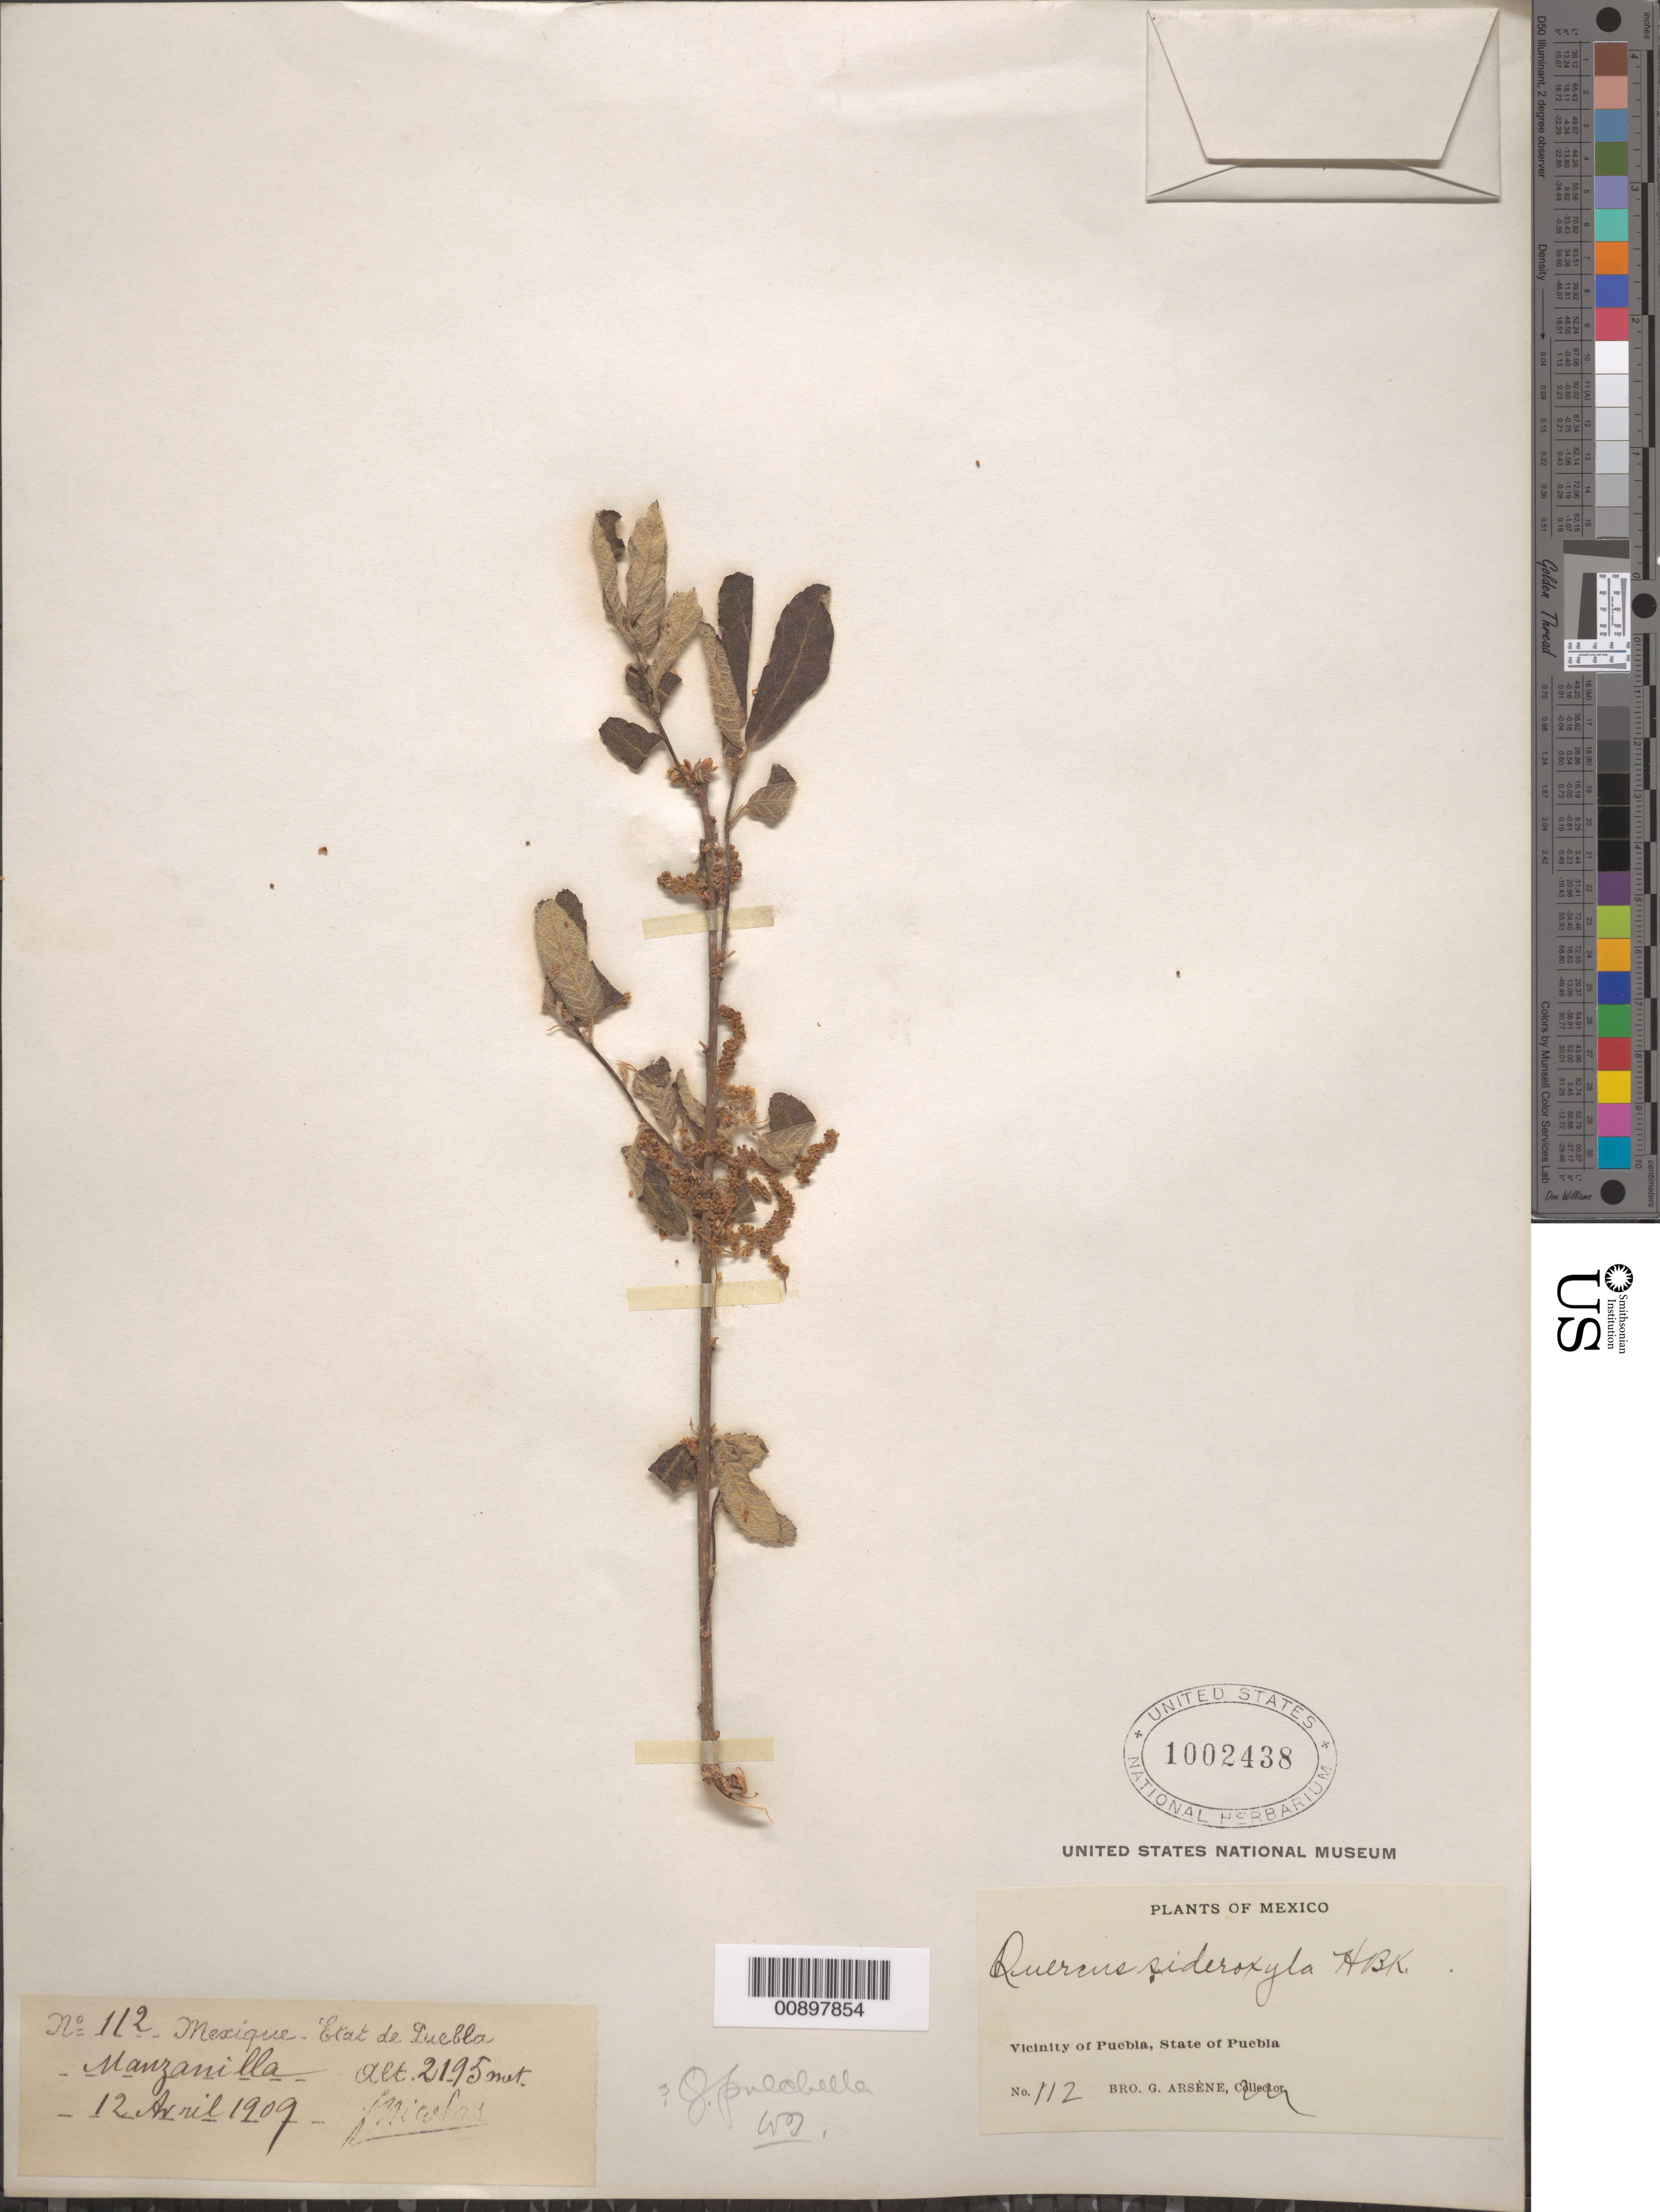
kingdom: Plantae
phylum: Tracheophyta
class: Magnoliopsida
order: Fagales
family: Fagaceae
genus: Quercus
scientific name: Quercus pulchella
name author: Humb. & Bonpl.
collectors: Bro. G. Arsène & F. Nicolas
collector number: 112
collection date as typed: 12 Apr 1909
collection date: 1909-04-12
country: Mexico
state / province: Puebla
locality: Manzanilla. Vicinity of Puebla, State of Puebla.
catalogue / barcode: US 1002438